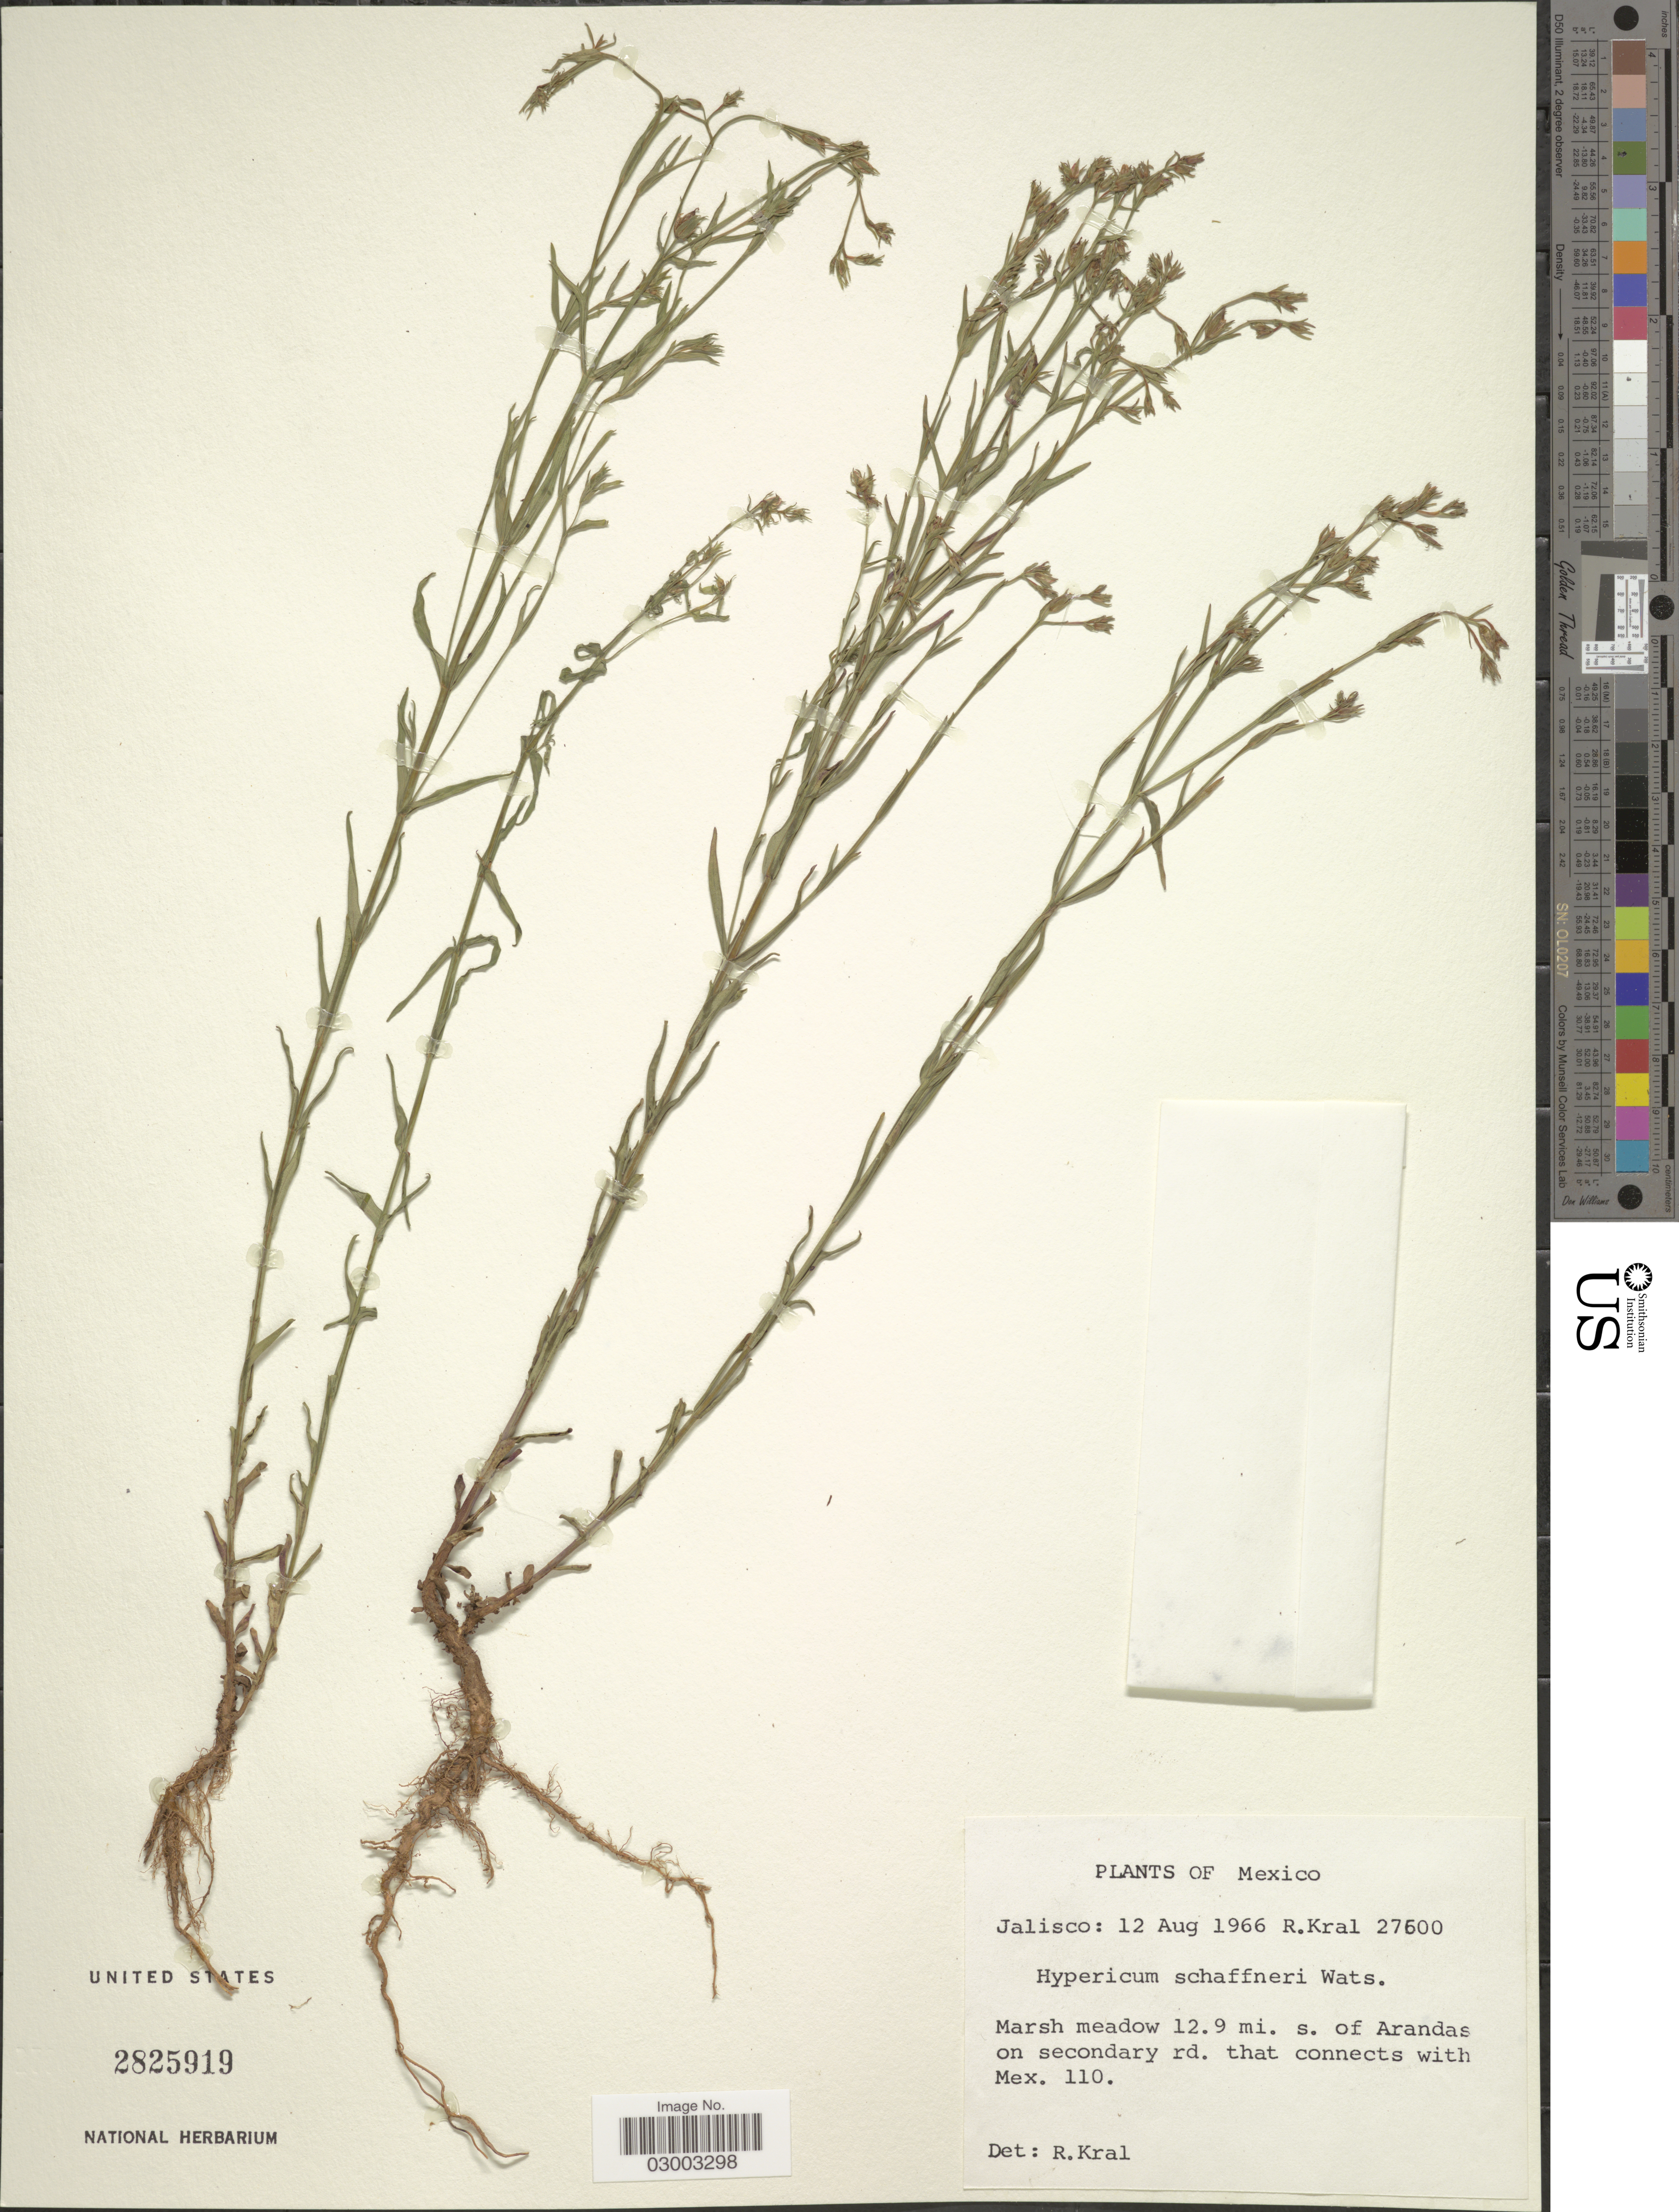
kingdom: Plantae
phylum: Tracheophyta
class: Magnoliopsida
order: Malpighiales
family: Hypericaceae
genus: Hypericum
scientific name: Hypericum moranense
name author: Kunth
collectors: R. Kral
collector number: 27600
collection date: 1966-08-12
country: Mexico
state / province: Jalisco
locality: Marsh meadow 12.9 mi. s. of Arandas on secondary rd. that connects with Mex. 110.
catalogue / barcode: US 2825919